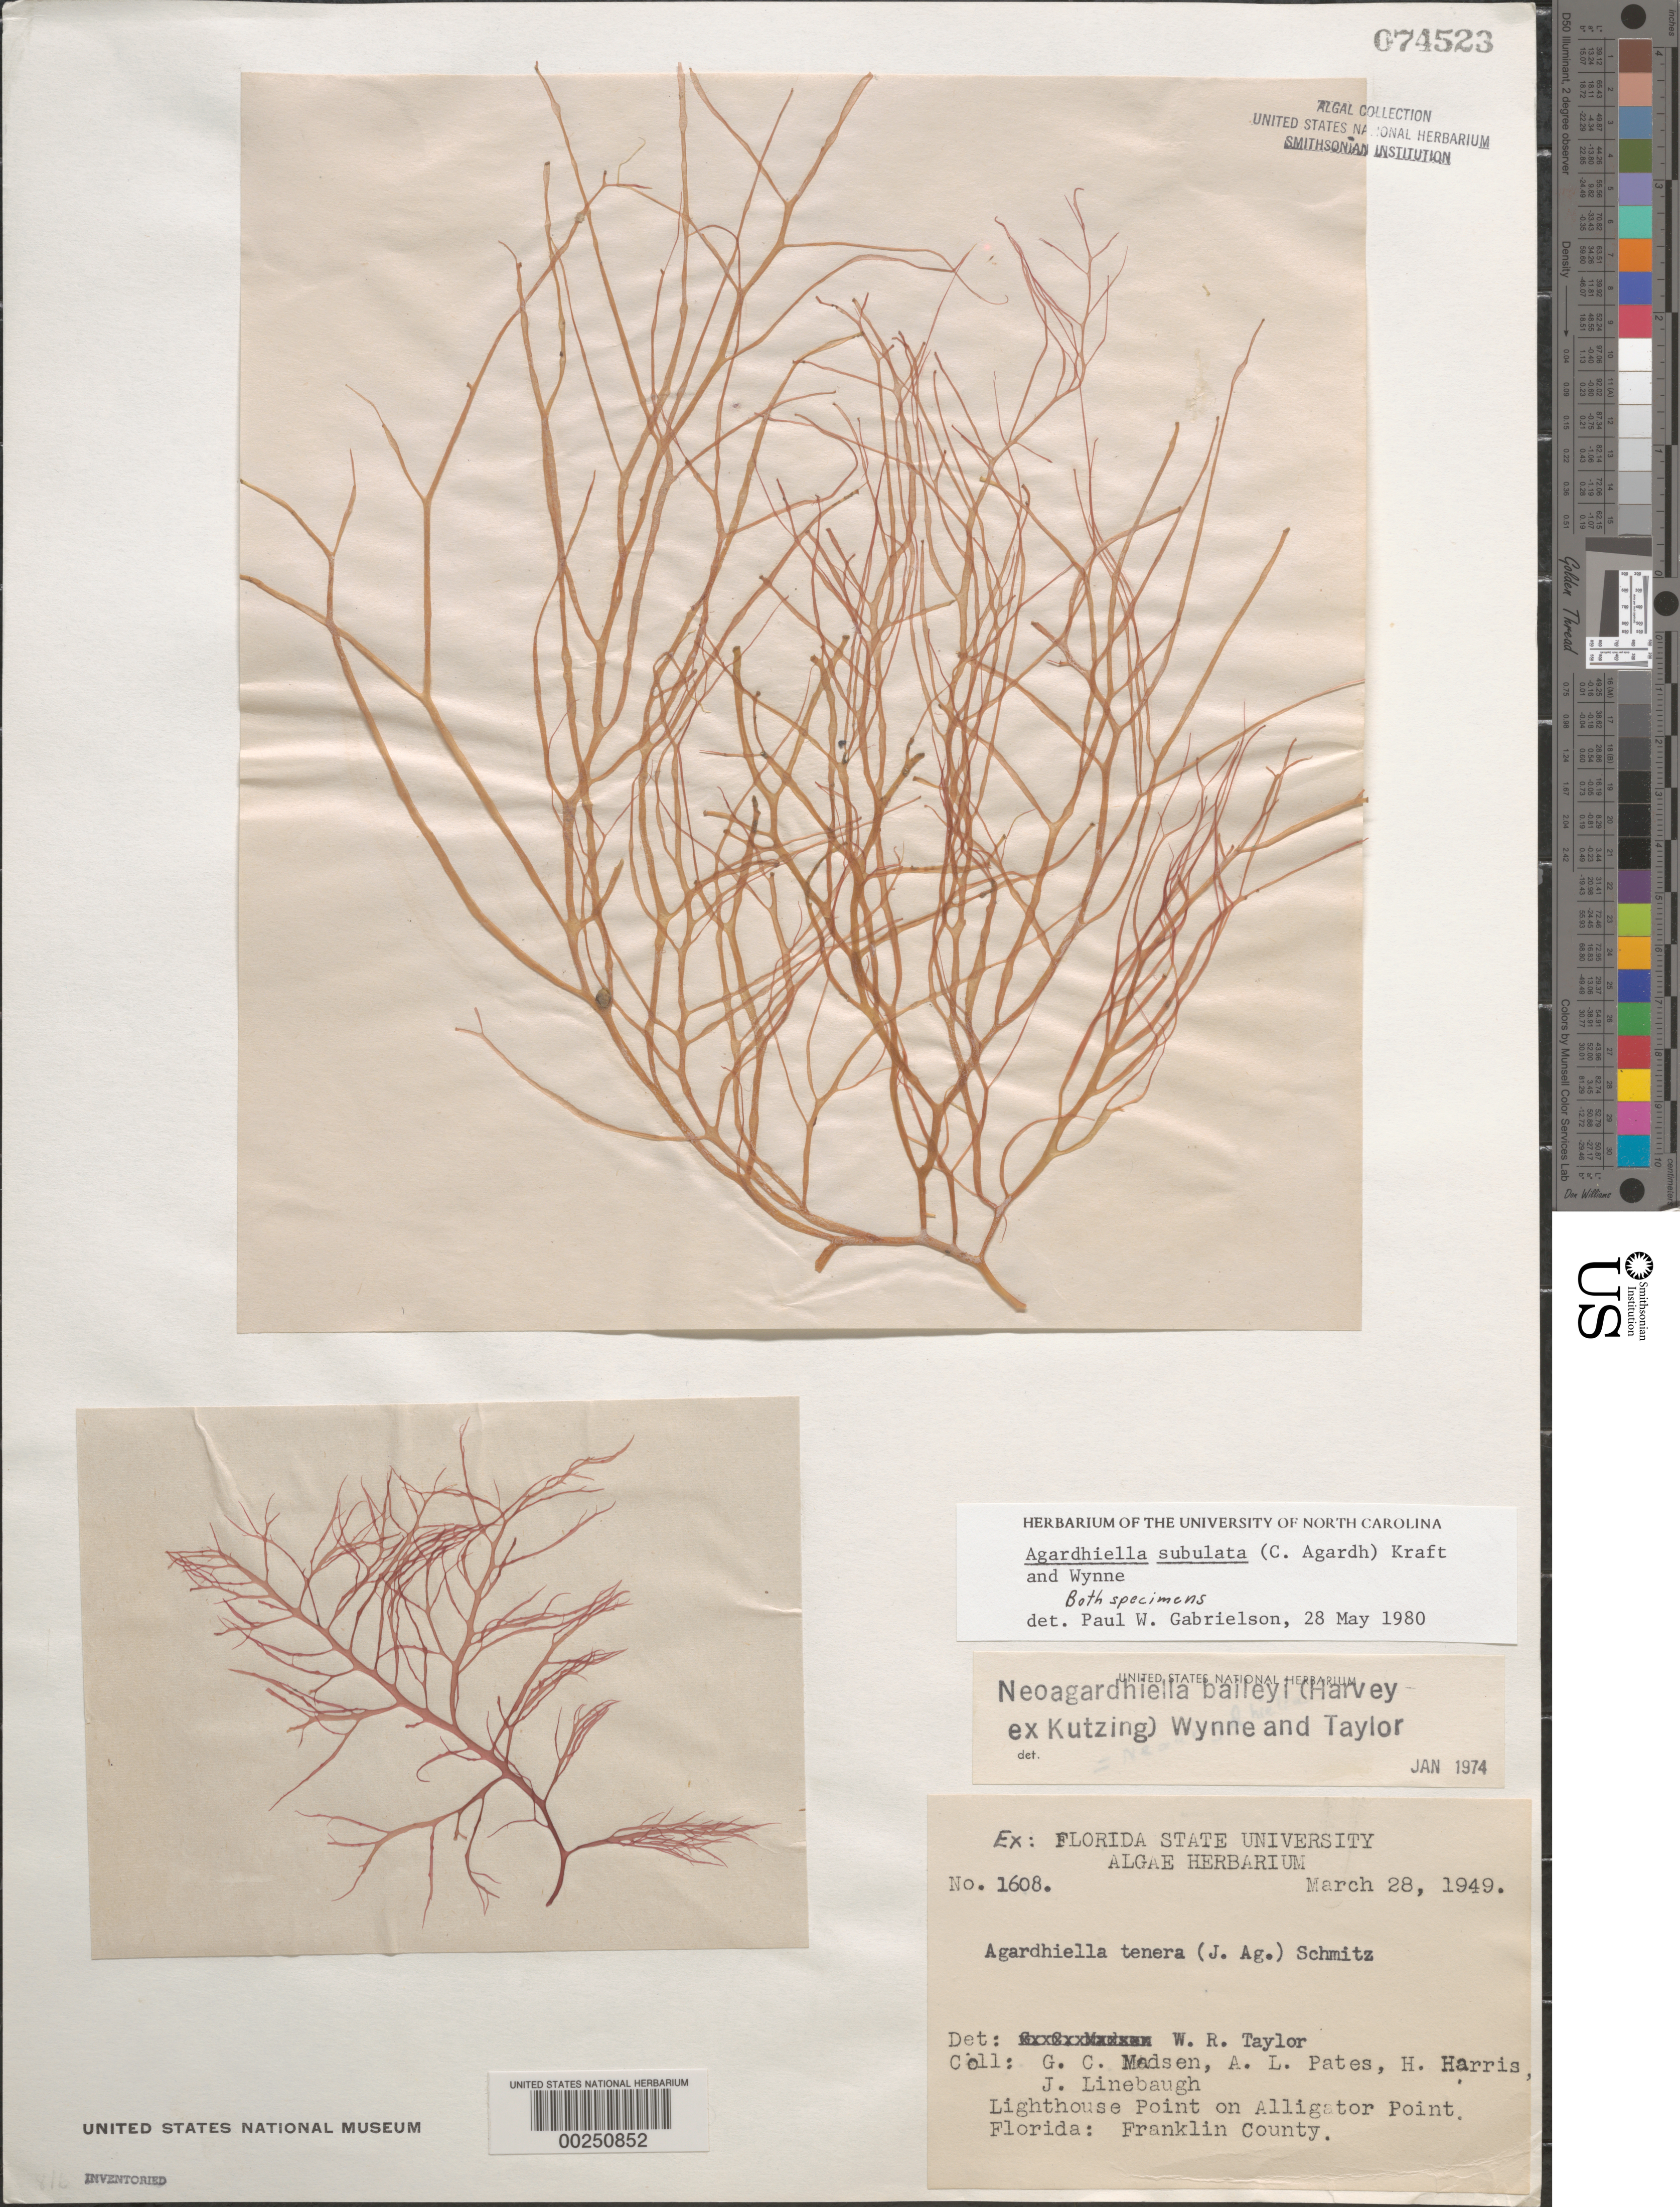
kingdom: Plantae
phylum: Rhodophyta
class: Florideophyceae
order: Gigartinales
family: Solieriaceae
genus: Agardhiella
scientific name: Agardhiella subulata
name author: (C. Agardh) G.T.Kraft & M.J. Wynne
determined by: Gabrielson, P. W.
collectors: G. Madsen, A. Pates, H. Harris & J. Linebaugh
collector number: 1608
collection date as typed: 28 Mar 1949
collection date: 1949-03-28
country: United States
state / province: Florida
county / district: Franklin County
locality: Lighthouse Point on Alligator Point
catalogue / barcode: US 74523